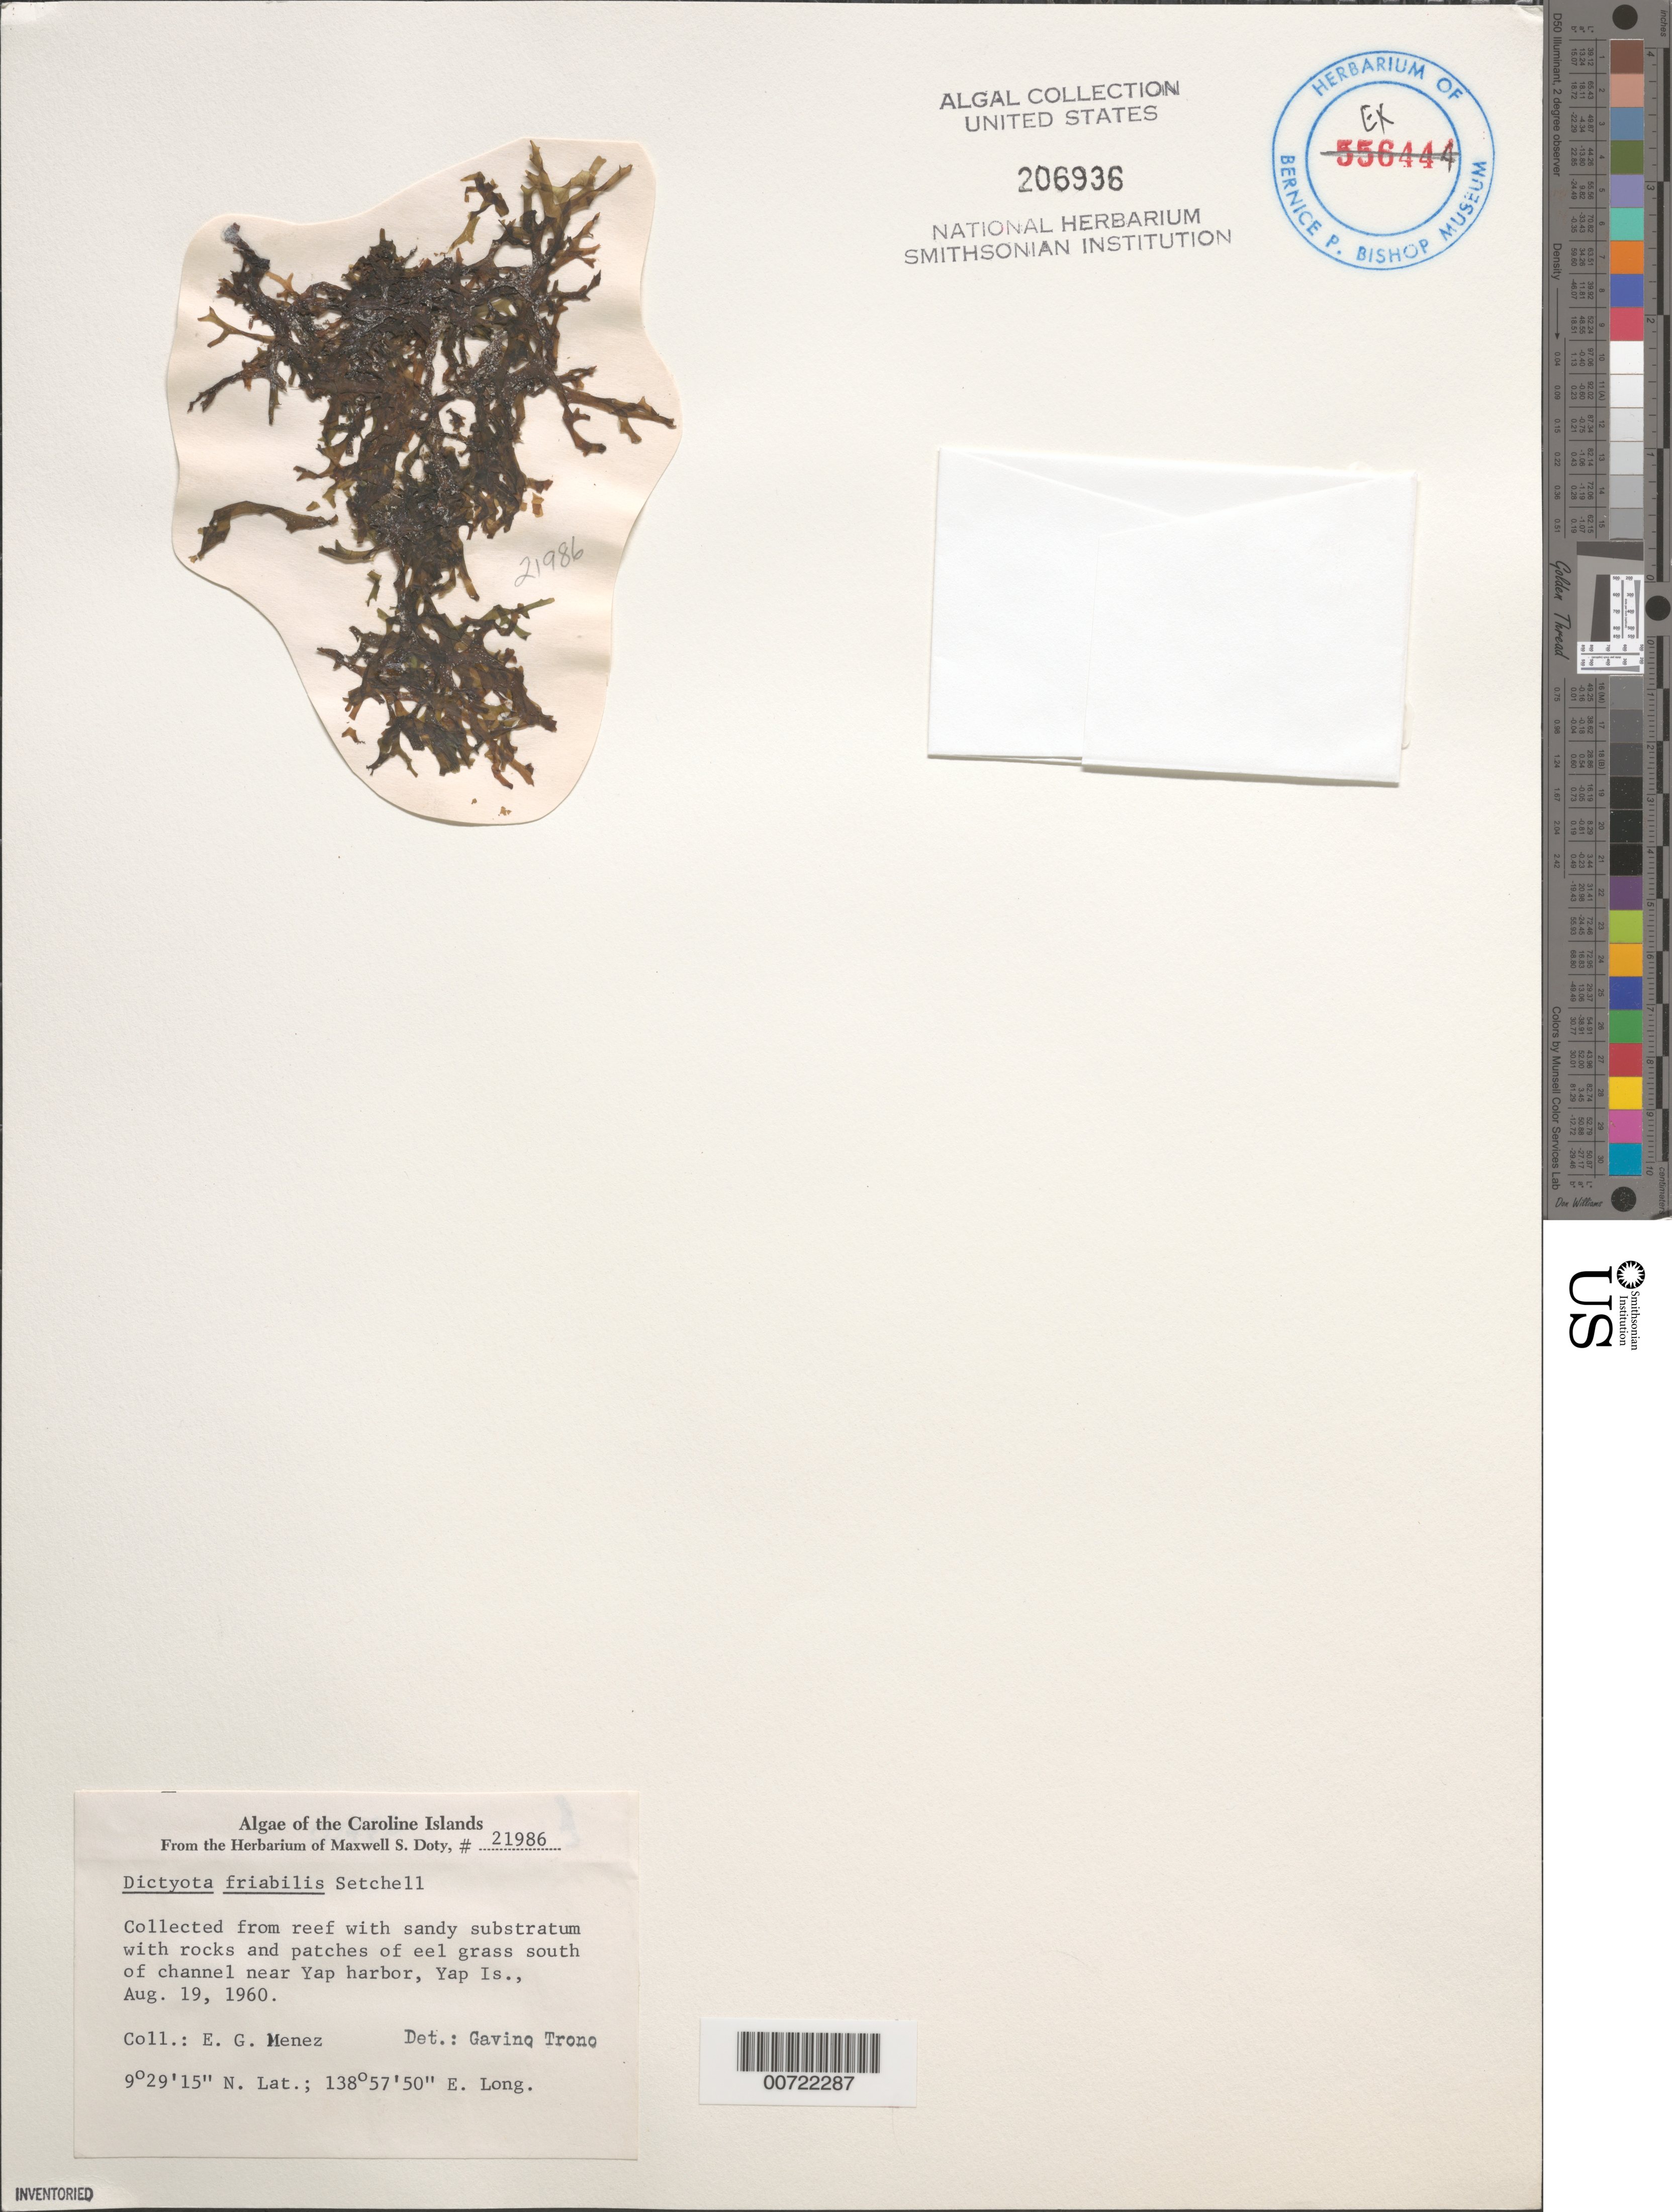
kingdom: Chromista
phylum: Ochrophyta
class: Phaeophyceae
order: Dictyotales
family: Dictyotaceae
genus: Dictyota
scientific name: Dictyota friabilis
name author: Setch.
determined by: Trono, Gavino C., Jr.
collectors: Meñez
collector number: MSD 21986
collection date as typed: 19 Aug 1960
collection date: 1960-08-19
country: Micronesia, Federated States of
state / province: Yap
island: Yap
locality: Near Yap Harbor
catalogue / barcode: US 206936